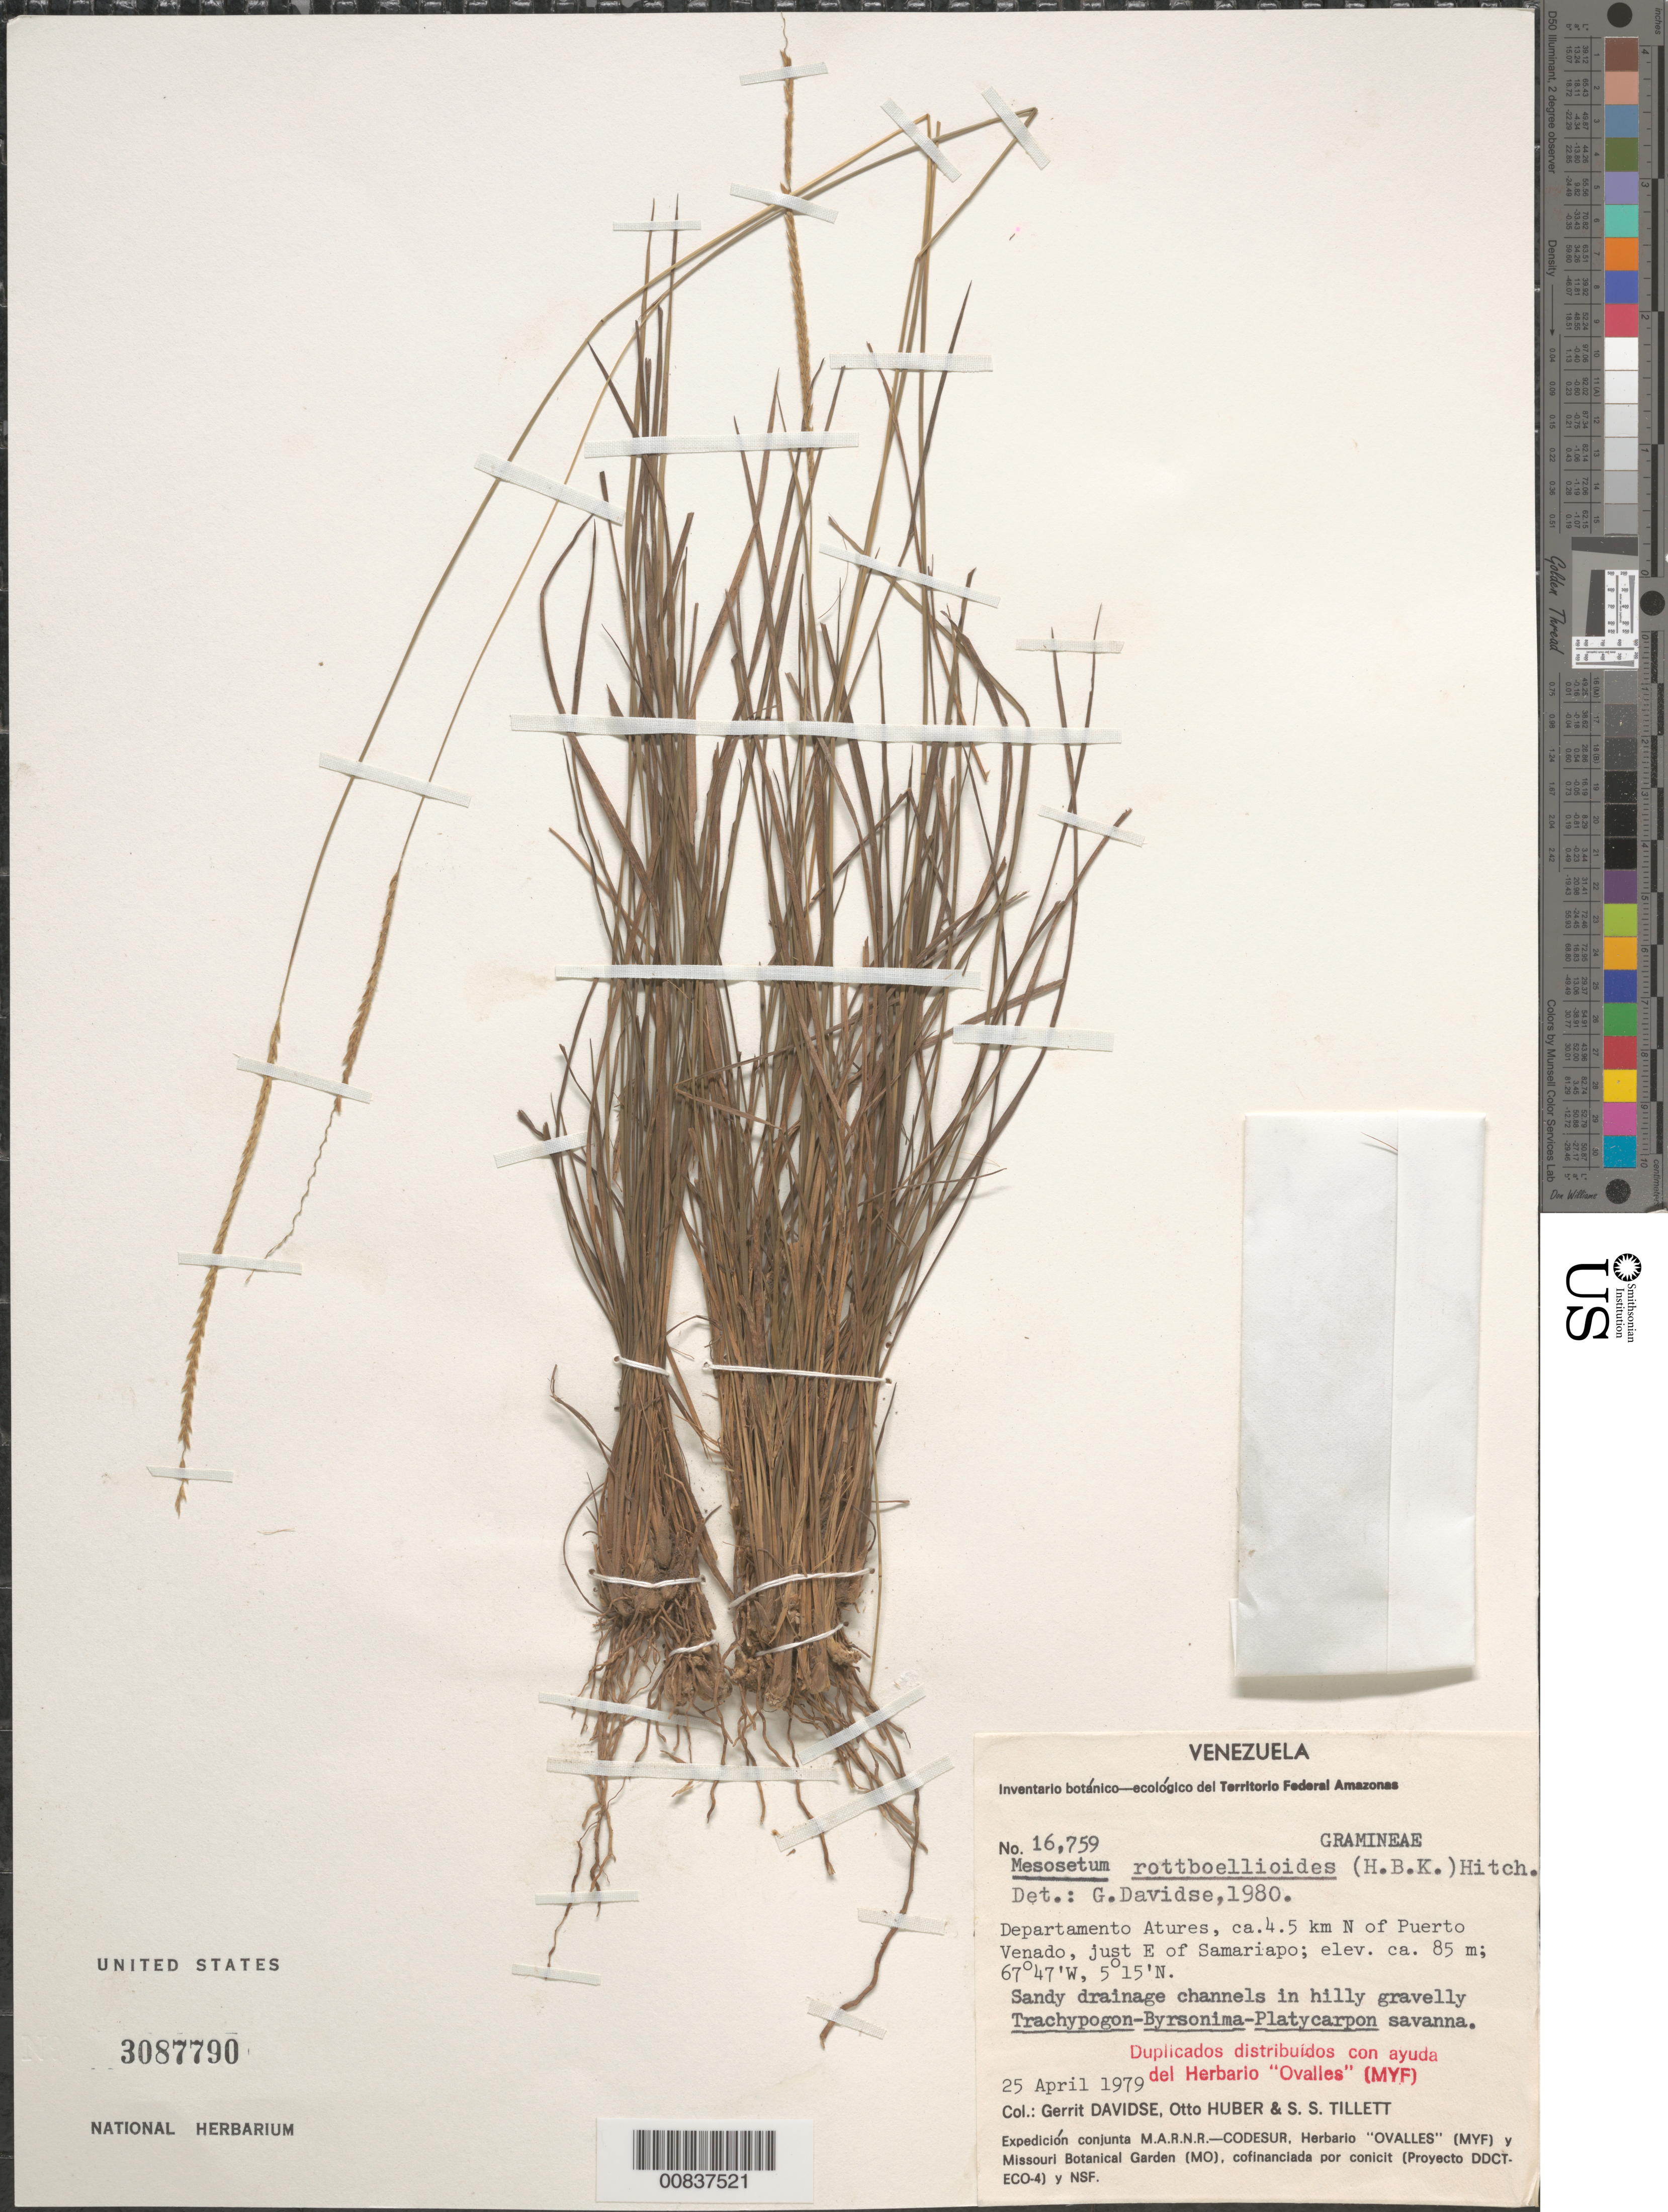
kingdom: Plantae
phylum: Tracheophyta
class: Liliopsida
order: Poales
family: Poaceae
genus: Mesosetum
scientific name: Mesosetum rottboellioides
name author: (Kunth) Hitchc.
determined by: Davidse, Gerrit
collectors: G. Davidse, O. Huber & S. S. Tillett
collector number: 16759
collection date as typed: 25-Apr-79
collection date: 1979-04-25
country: Venezuela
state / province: Amazonas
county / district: Atures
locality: Puerto Venado, 4.5 km N of, E of Samariapo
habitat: Sandy drainage channels in hilly gravelly Trachypagon-Byrsonian-Platycarpon savanna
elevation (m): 85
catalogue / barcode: US 3087790